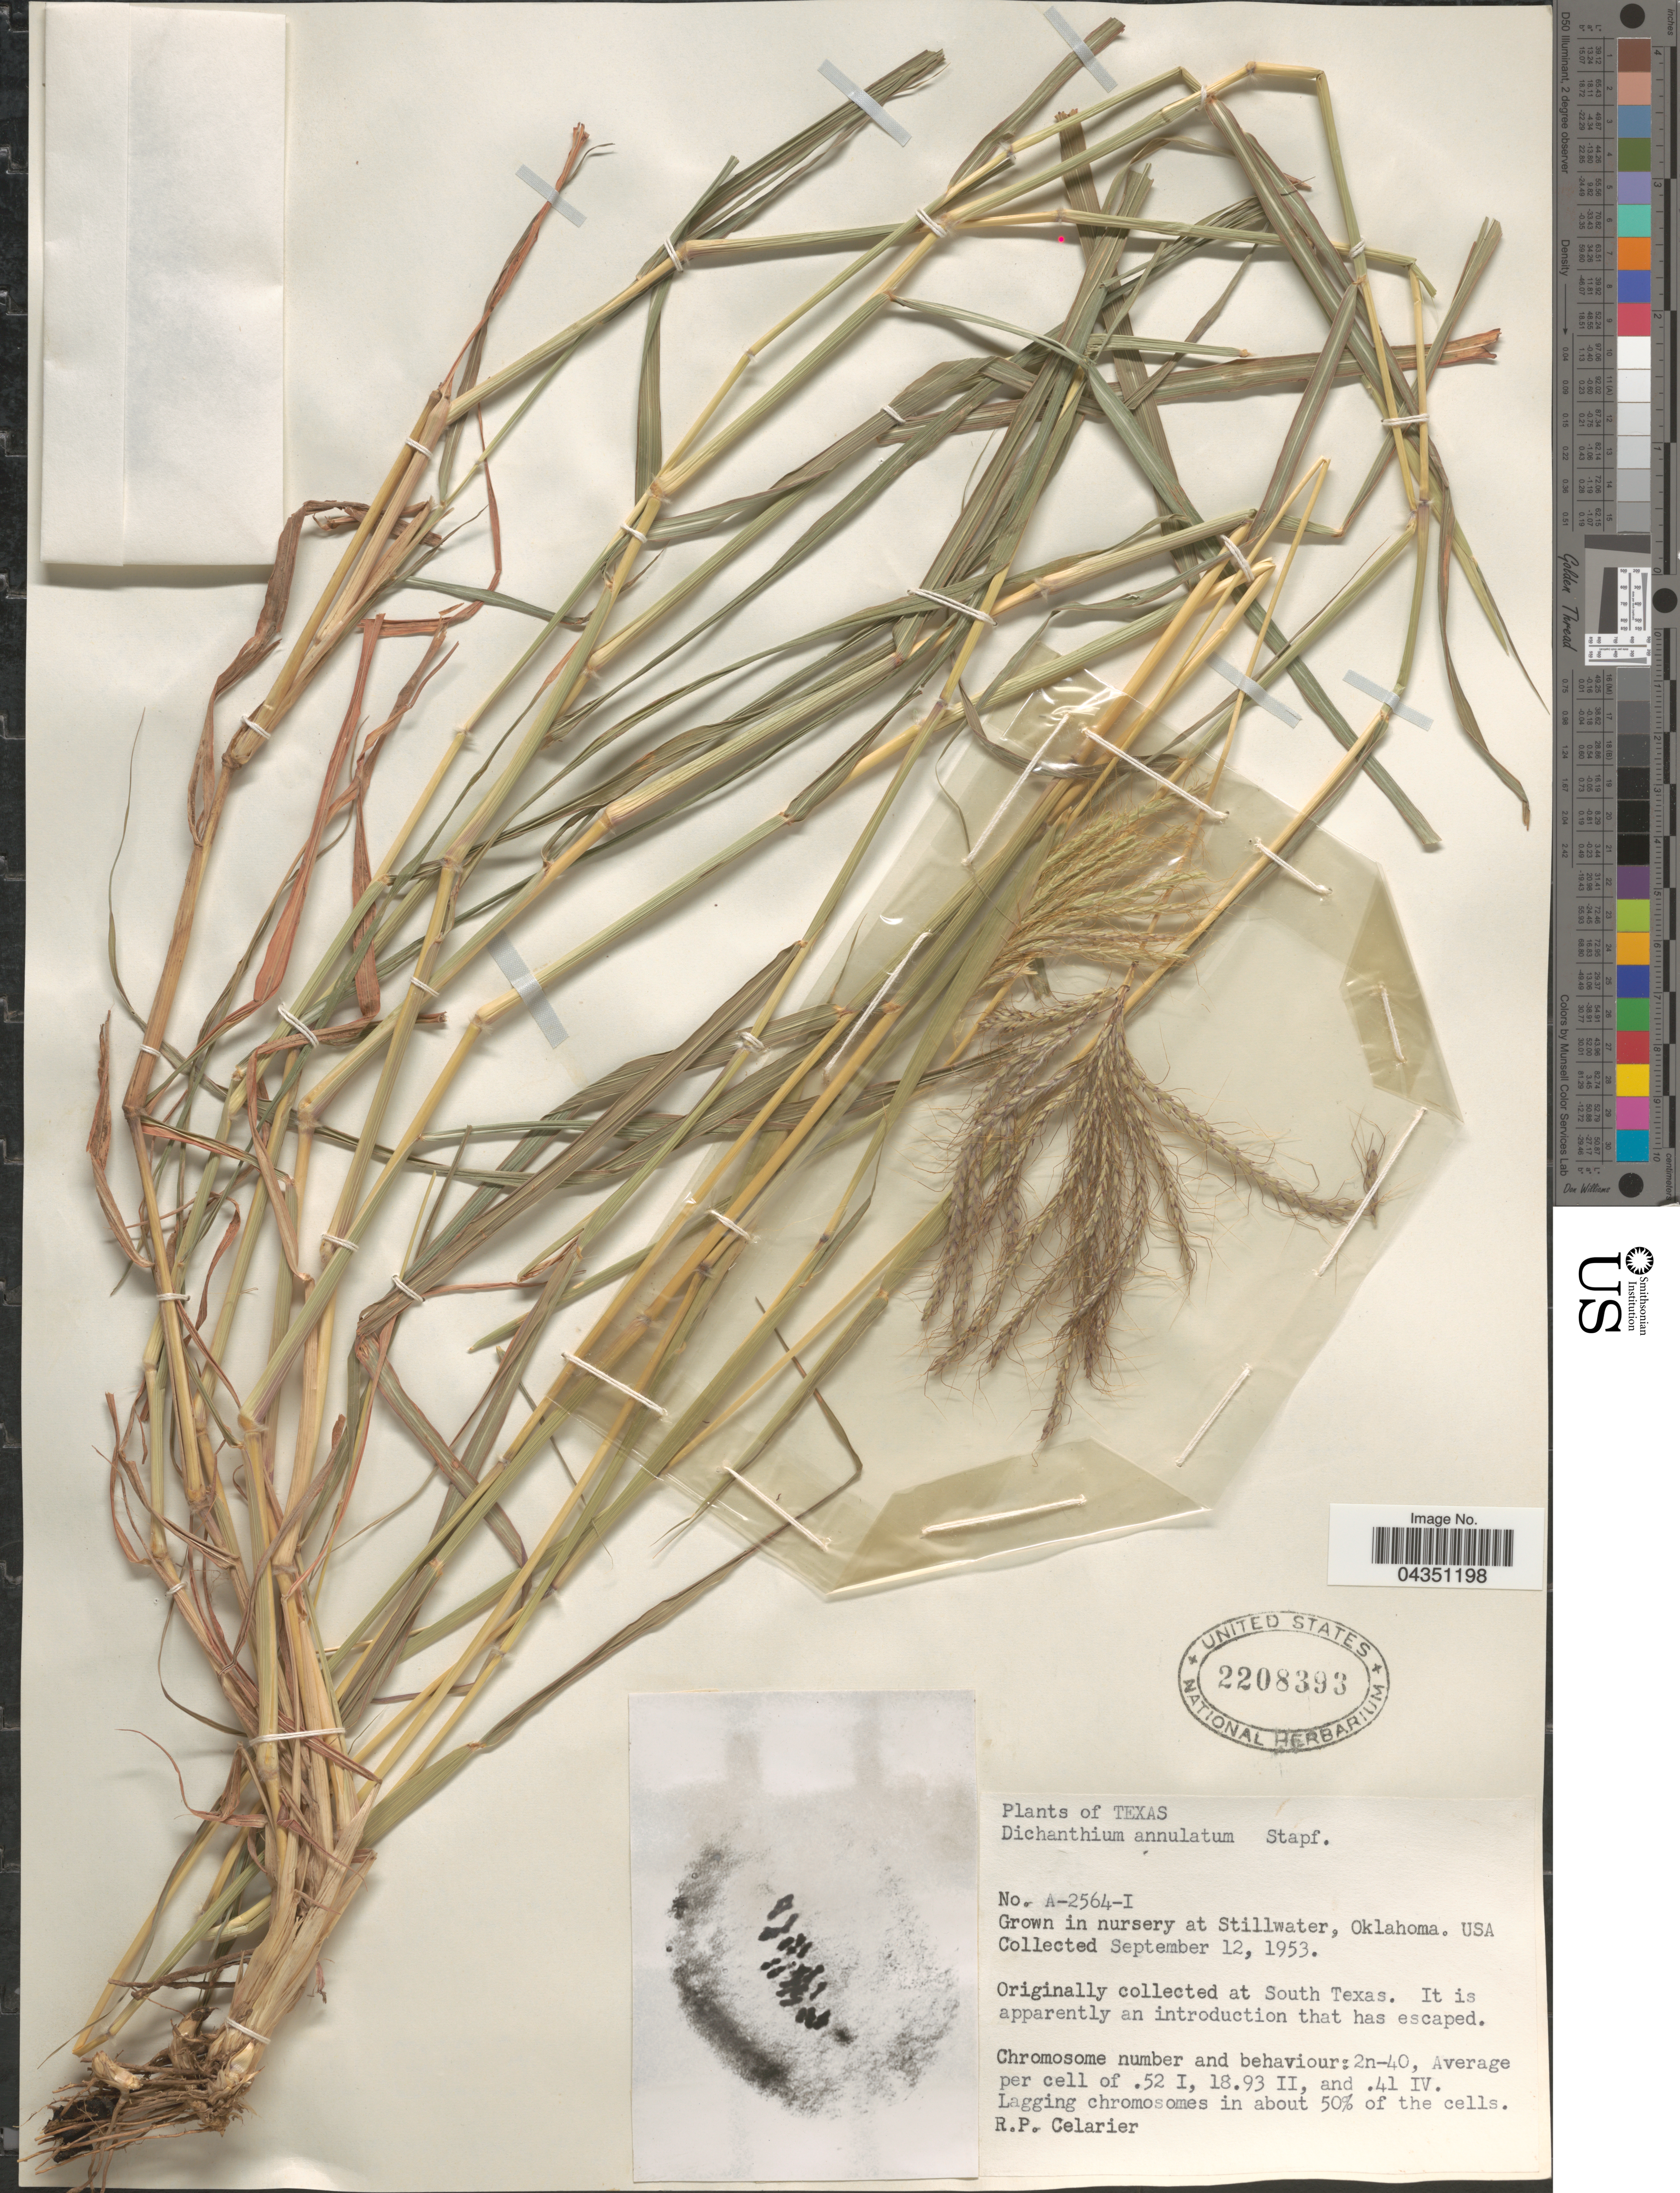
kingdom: Plantae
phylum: Tracheophyta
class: Liliopsida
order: Poales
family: Poaceae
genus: Dichanthium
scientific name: Dichanthium annulatum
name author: (Forssk.) Stapf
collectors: R. Celarier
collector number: A-2564-I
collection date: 1953-09-12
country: United States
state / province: Oklahoma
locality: In nursery at Stillwater.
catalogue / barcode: US 2208393